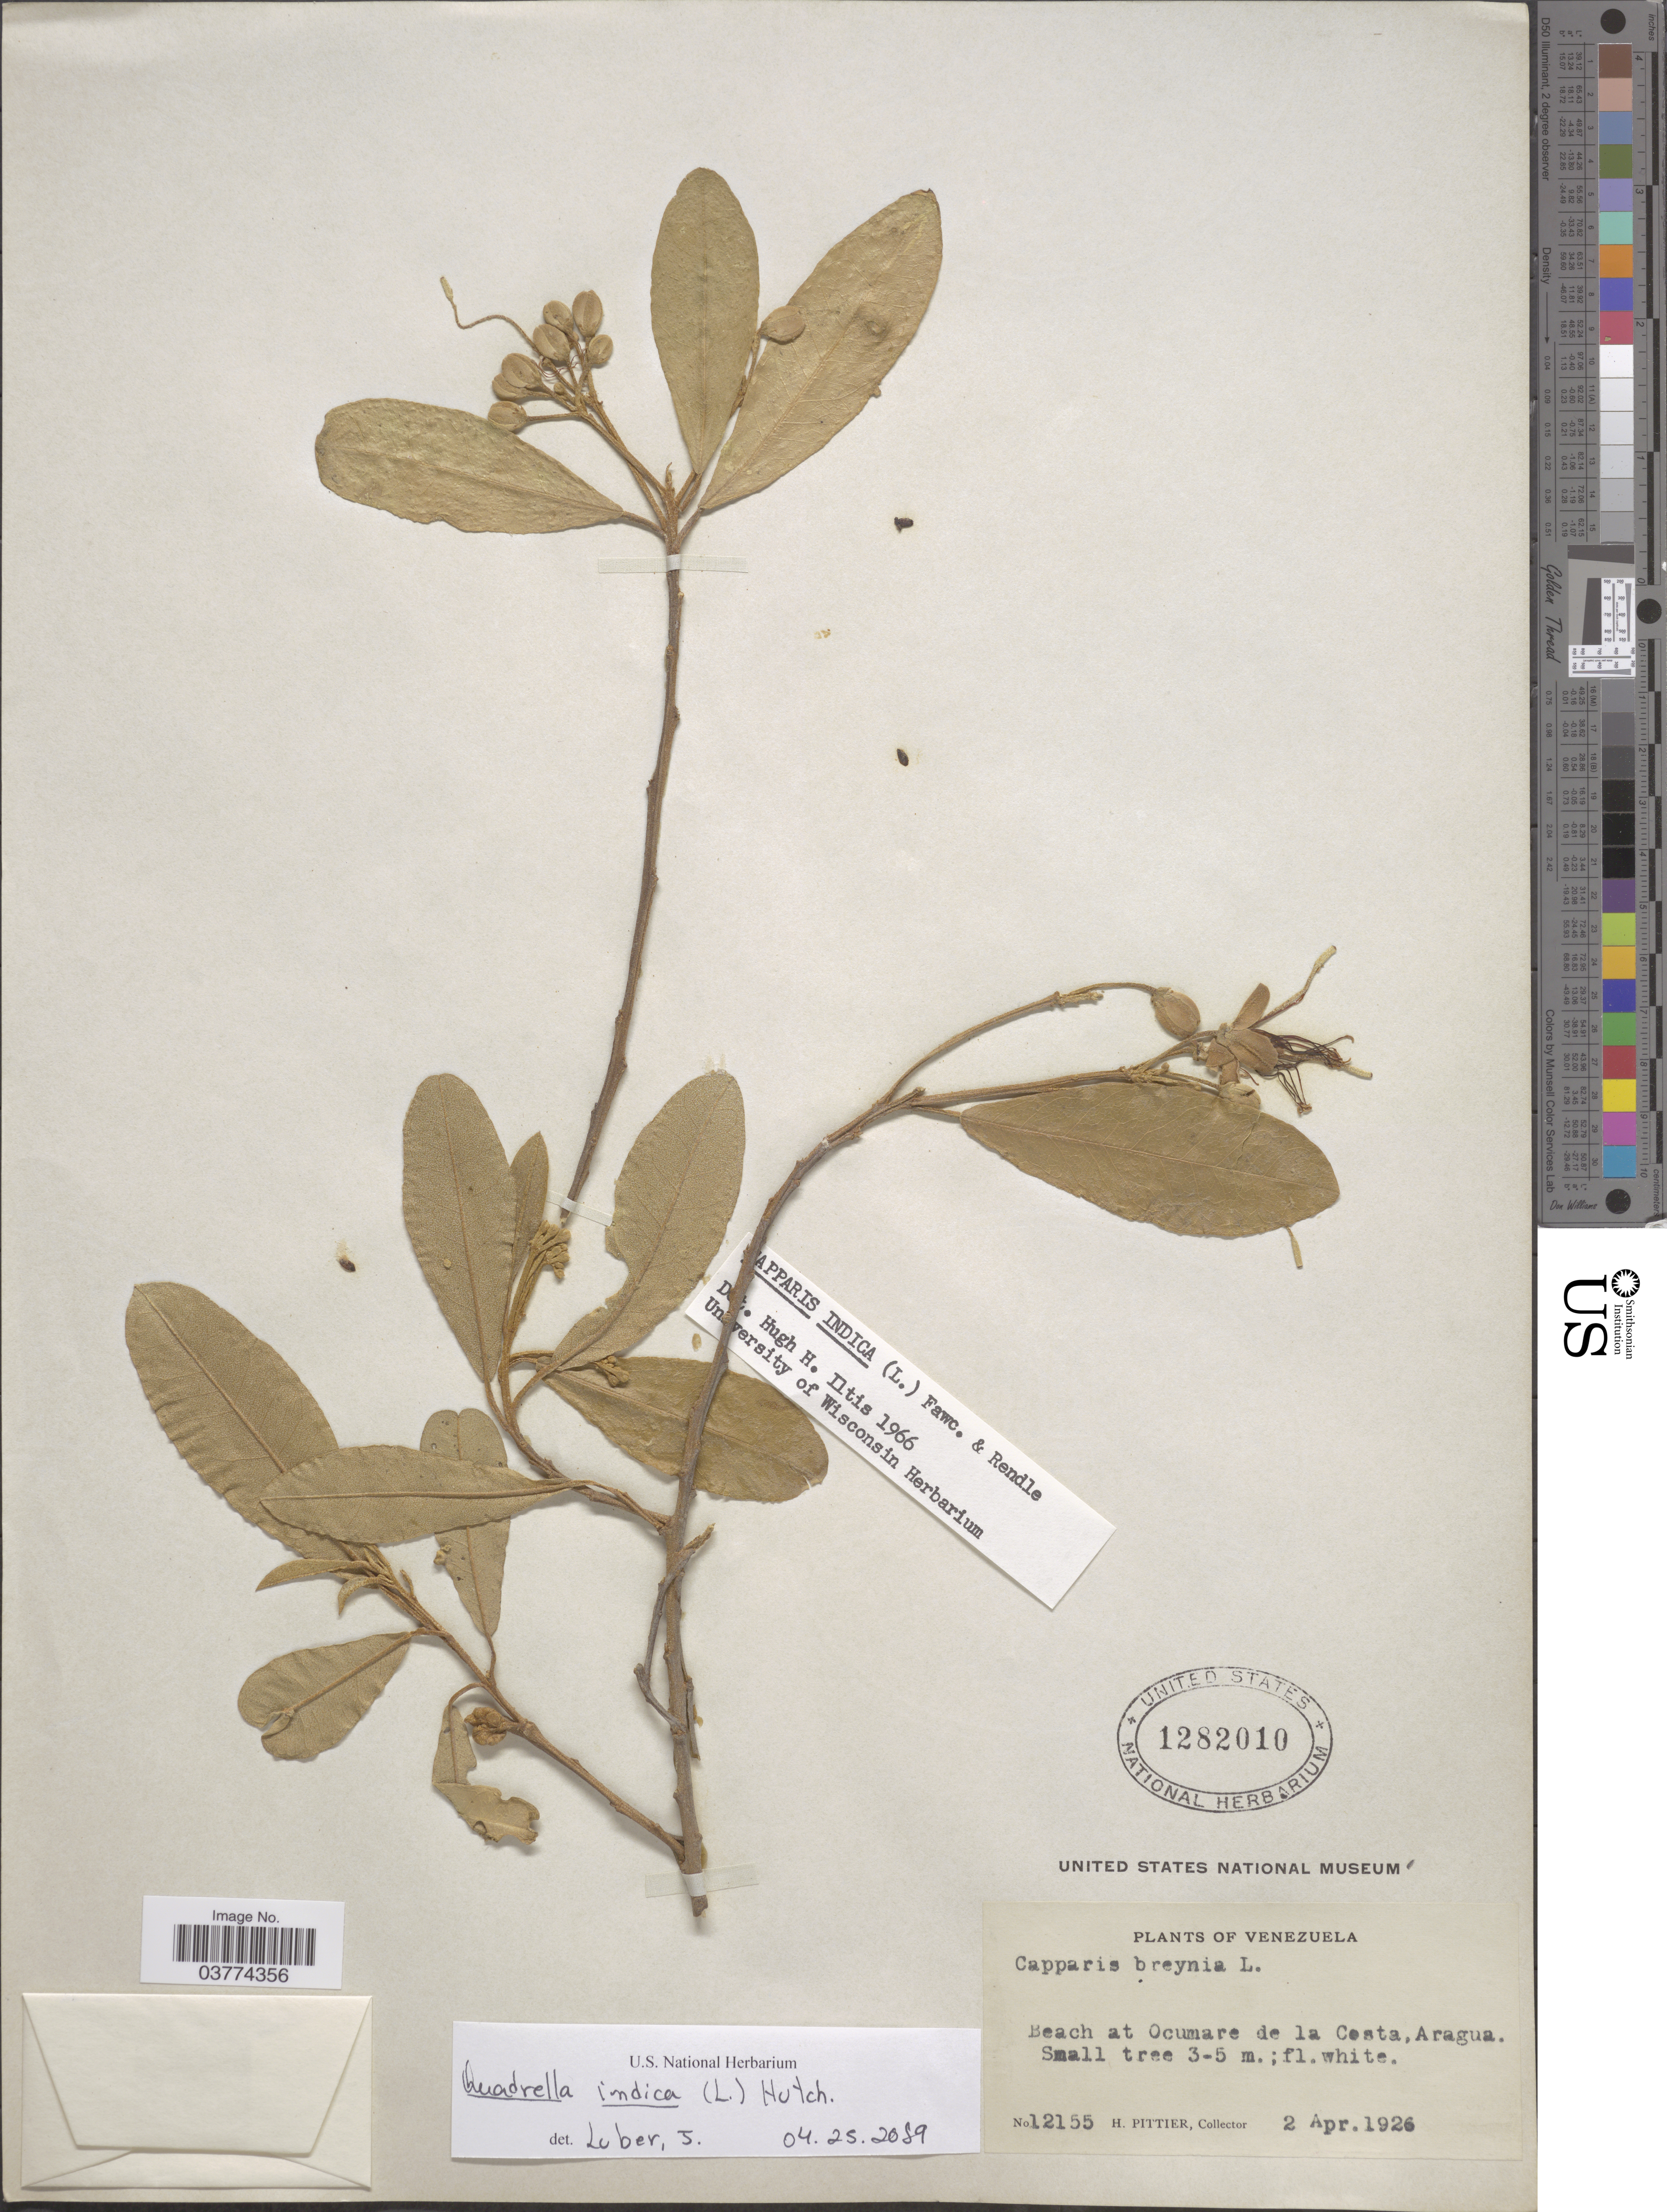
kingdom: Plantae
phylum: Tracheophyta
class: Magnoliopsida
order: Brassicales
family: Capparaceae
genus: Quadrella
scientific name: Quadrella indica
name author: (L.) Iltis & Cornejo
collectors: H. F. Pittier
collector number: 12155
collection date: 1926-04-02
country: Venezuela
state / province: Aragua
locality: Beach at Ocumare de la Costa.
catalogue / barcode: US 1282010